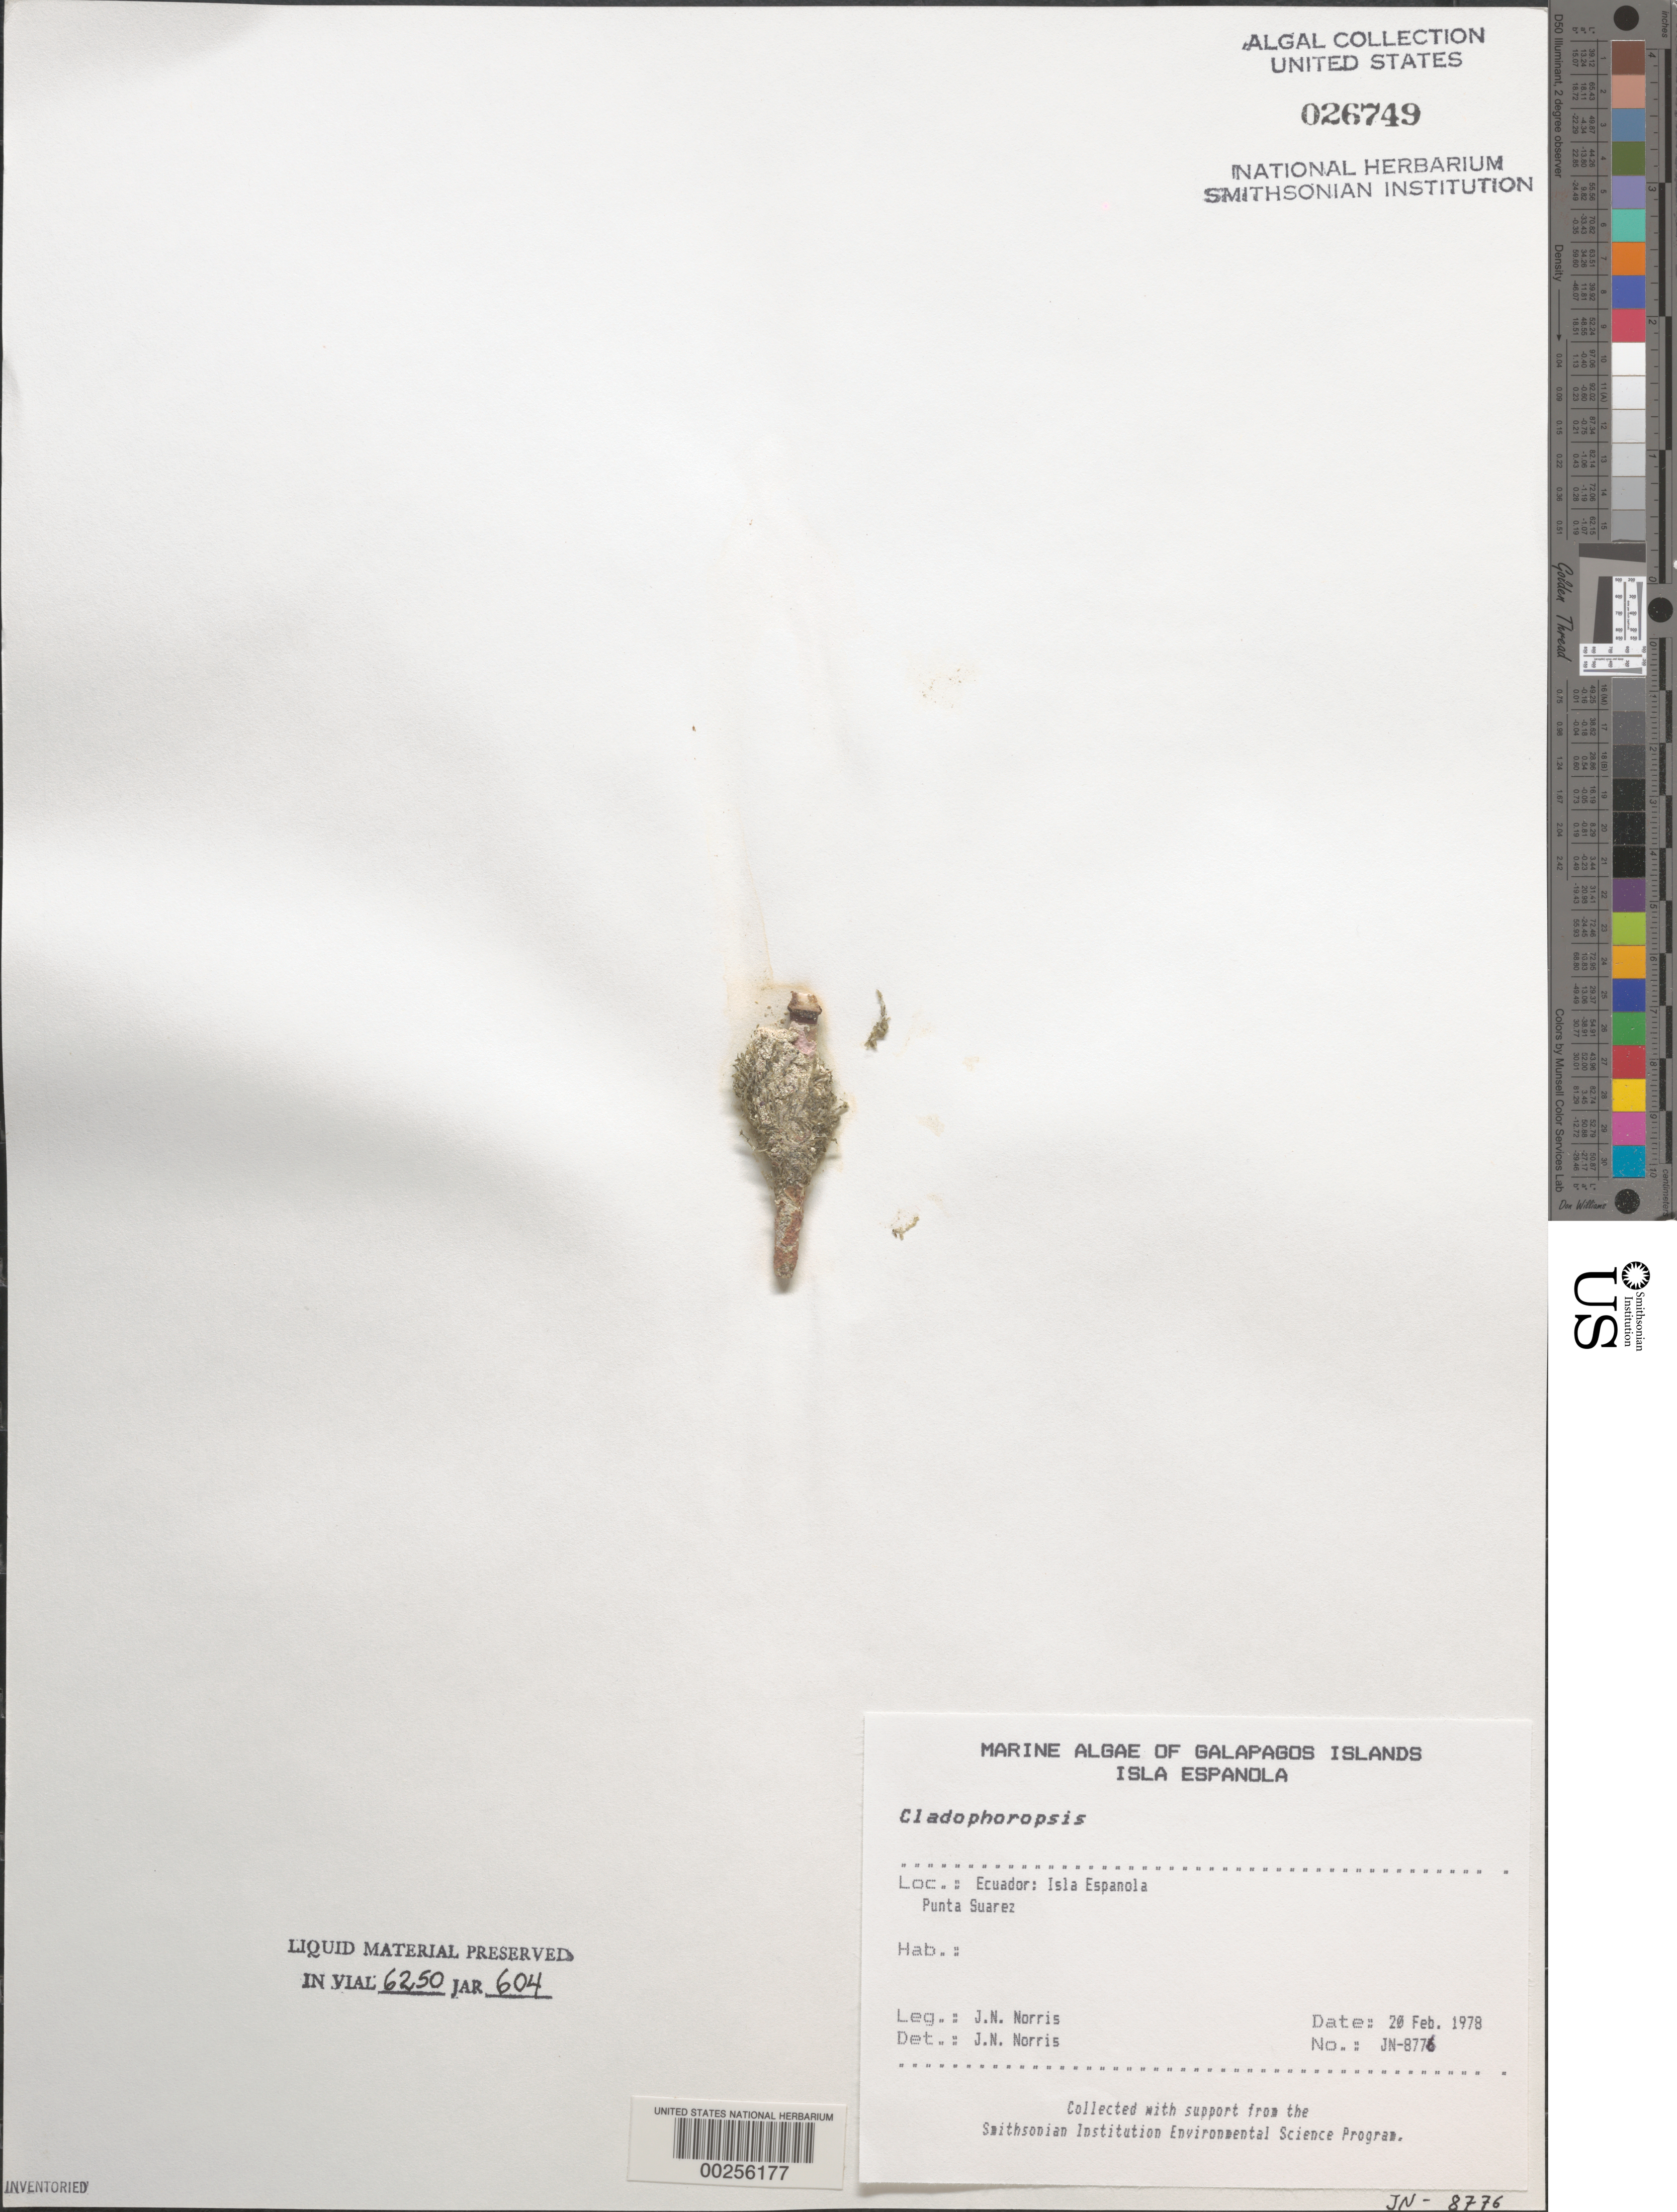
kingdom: Plantae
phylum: Chlorophyta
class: Ulvophyceae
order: Siphonocladales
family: Boodleaceae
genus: Cladophoropsis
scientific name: Cladophoropsis sp.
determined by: Norris, James N.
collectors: J. N. Norris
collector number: JN-8776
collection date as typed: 20 Feb 1978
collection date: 1978-02-20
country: Ecuador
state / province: Colón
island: Española [Hood]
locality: Punta Suarez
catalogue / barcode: US 26749